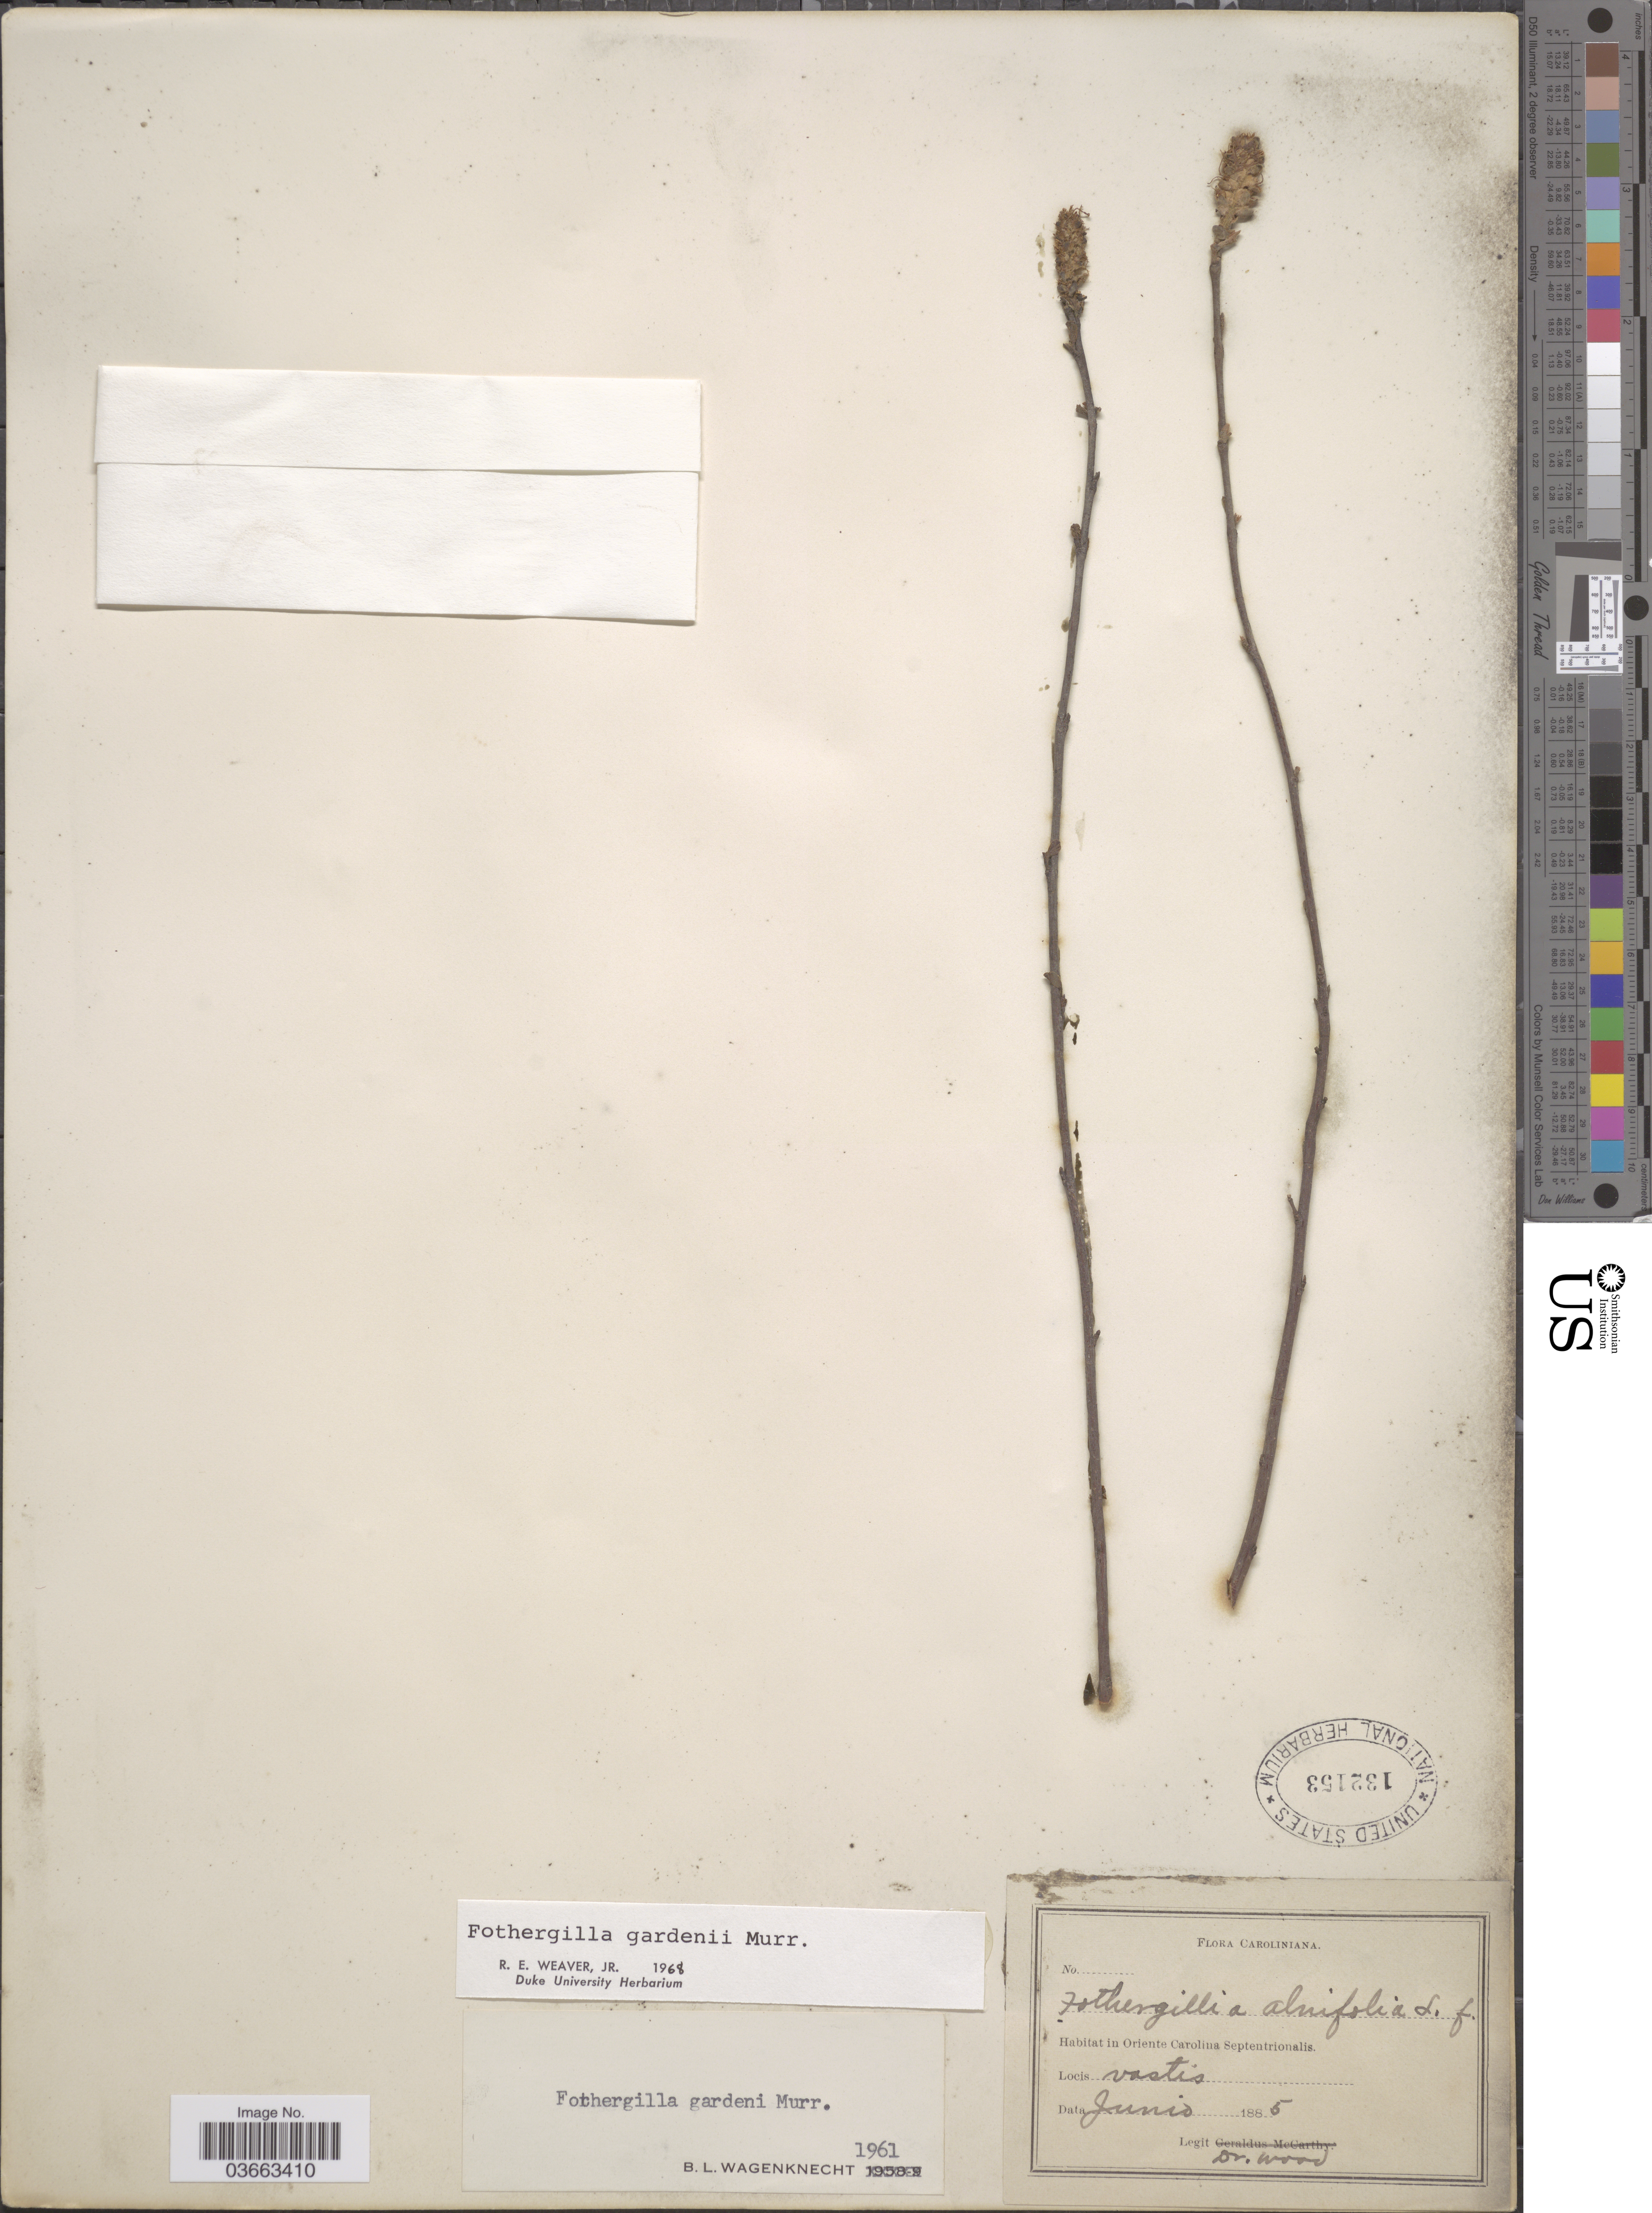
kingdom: Plantae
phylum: Tracheophyta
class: Magnoliopsida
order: Saxifragales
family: Hamamelidaceae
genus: Fothergilla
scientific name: Fothergilla gardenii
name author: L.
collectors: Wood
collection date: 1885-06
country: United States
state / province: North Carolina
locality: Caroliniana. Oriente Carolina Septentrionalis.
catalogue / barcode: US 132153